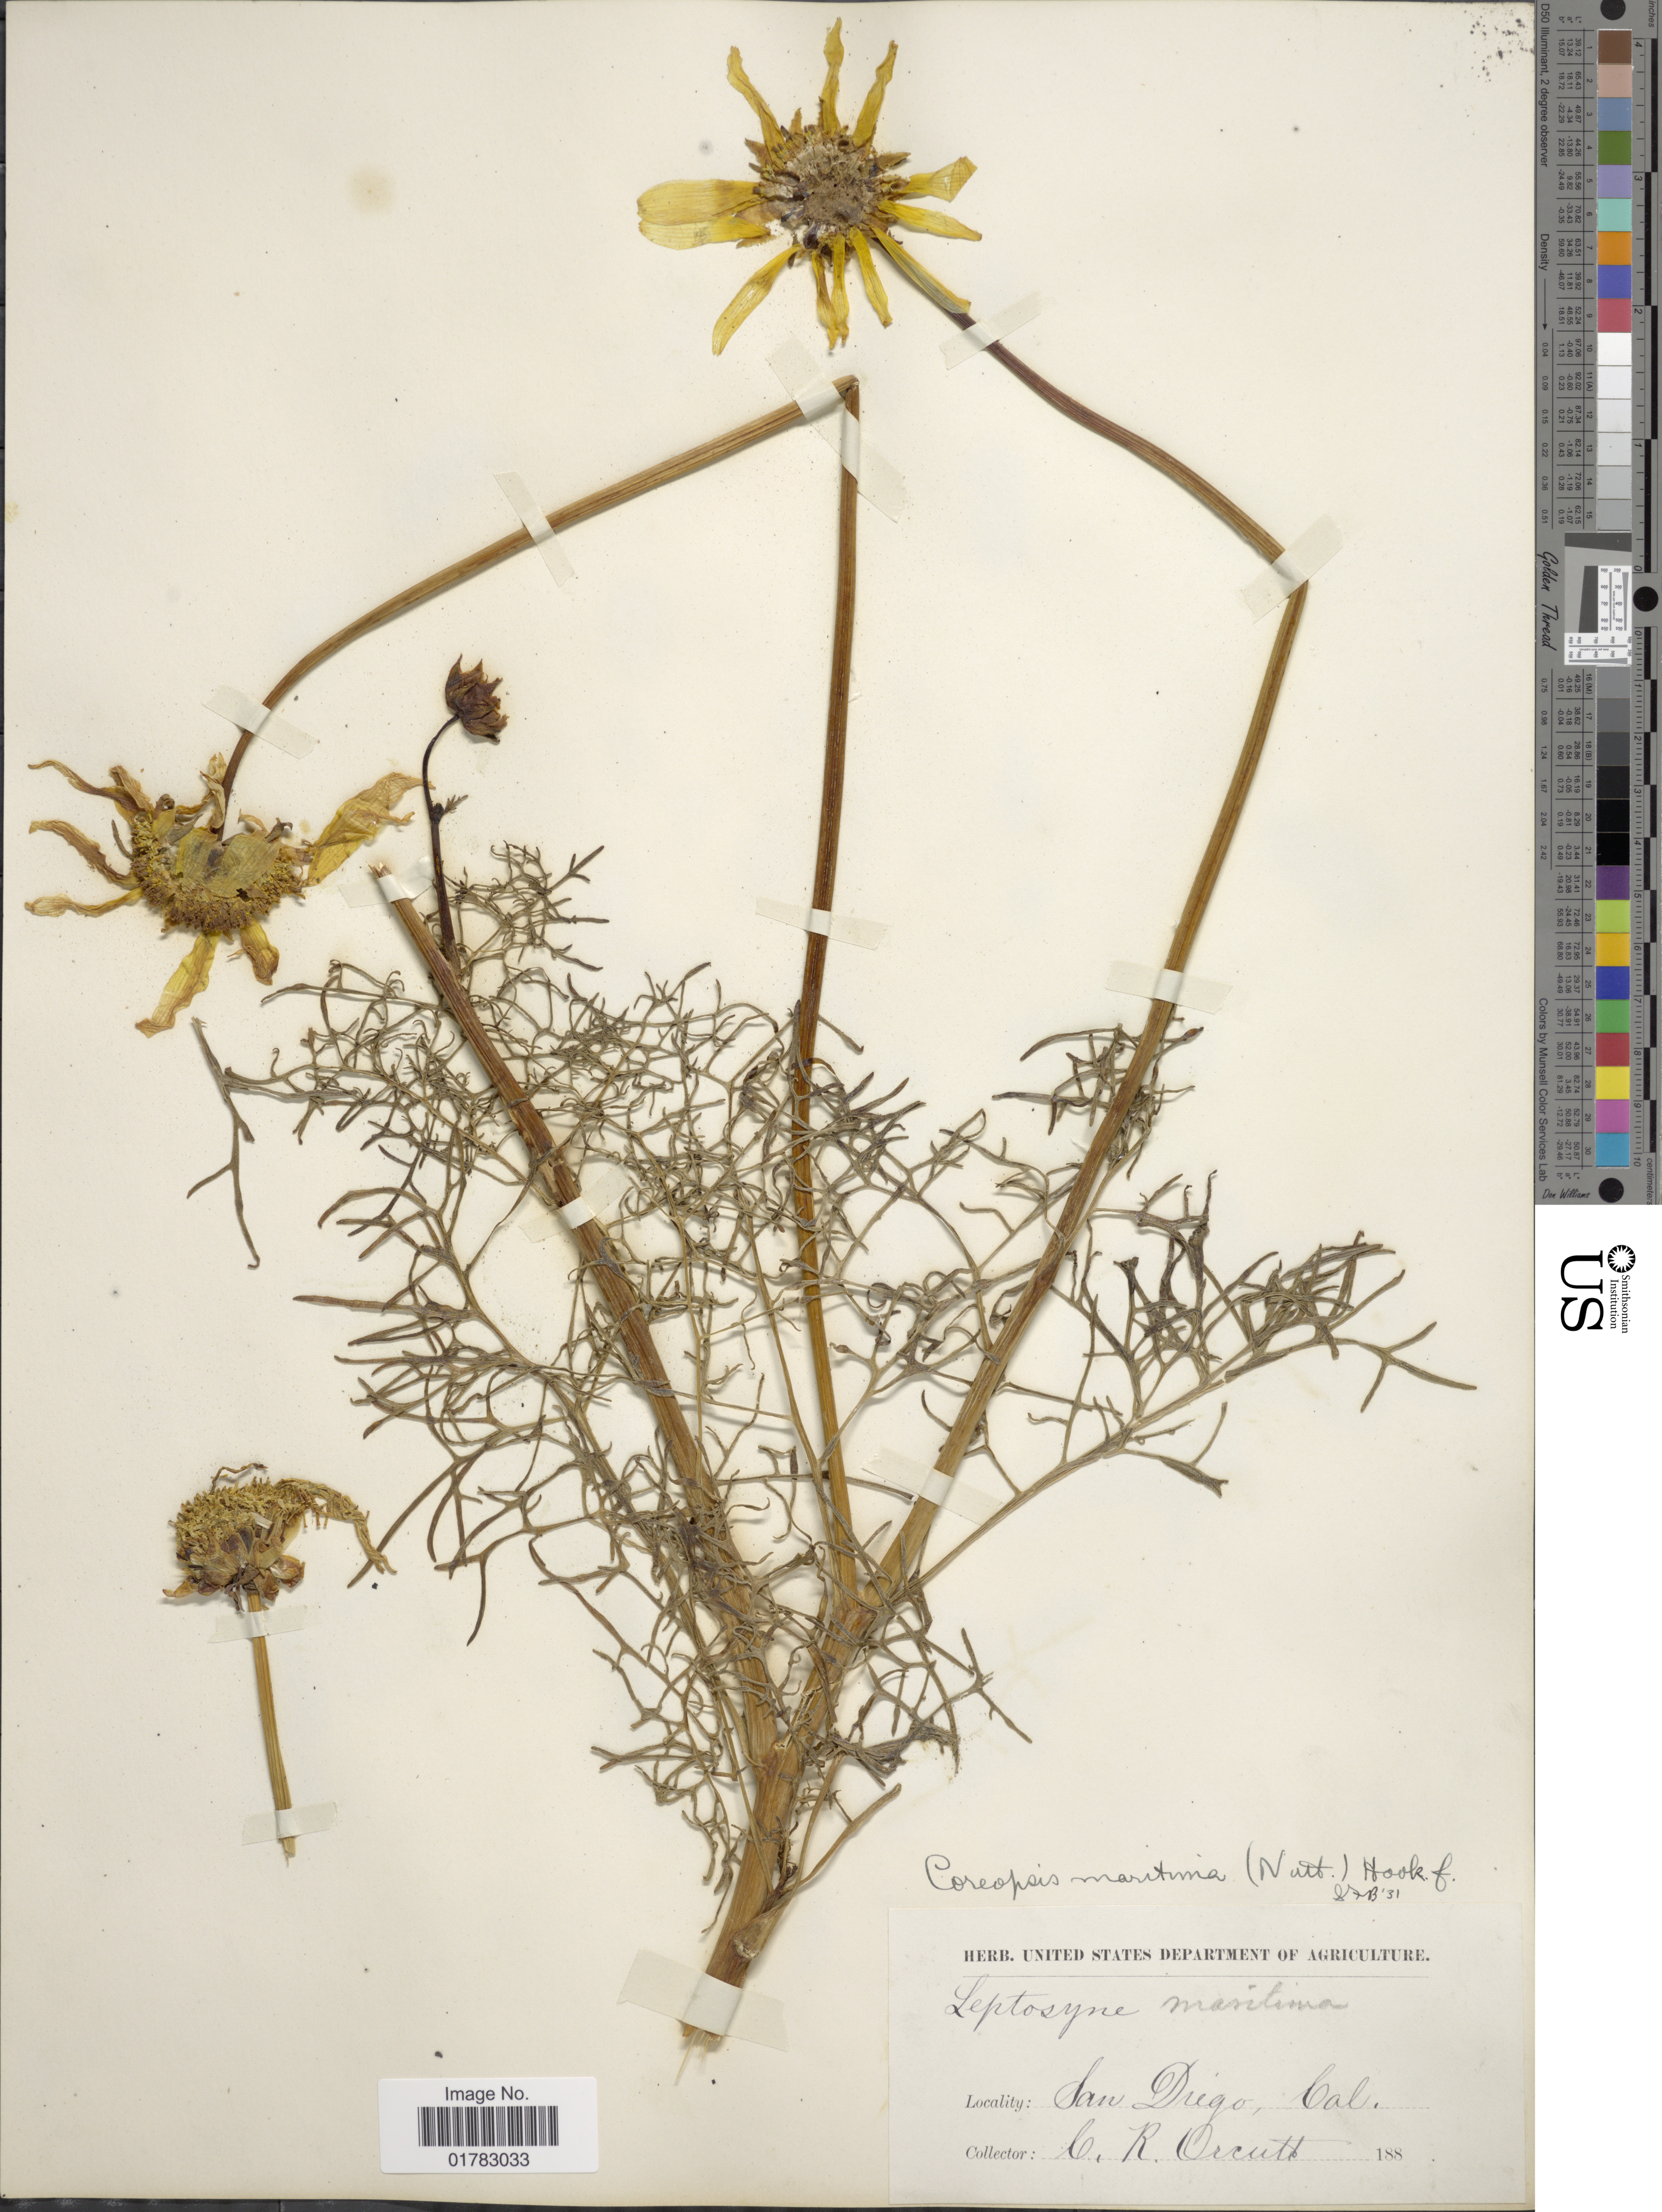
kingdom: Plantae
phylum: Tracheophyta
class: Magnoliopsida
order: Asterales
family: Asteraceae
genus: Coreopsis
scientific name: Coreopsis maritima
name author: (Nutt.) Hook. f.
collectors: C. R. Orcutt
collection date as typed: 188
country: United States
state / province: California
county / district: San Diego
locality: San Diego